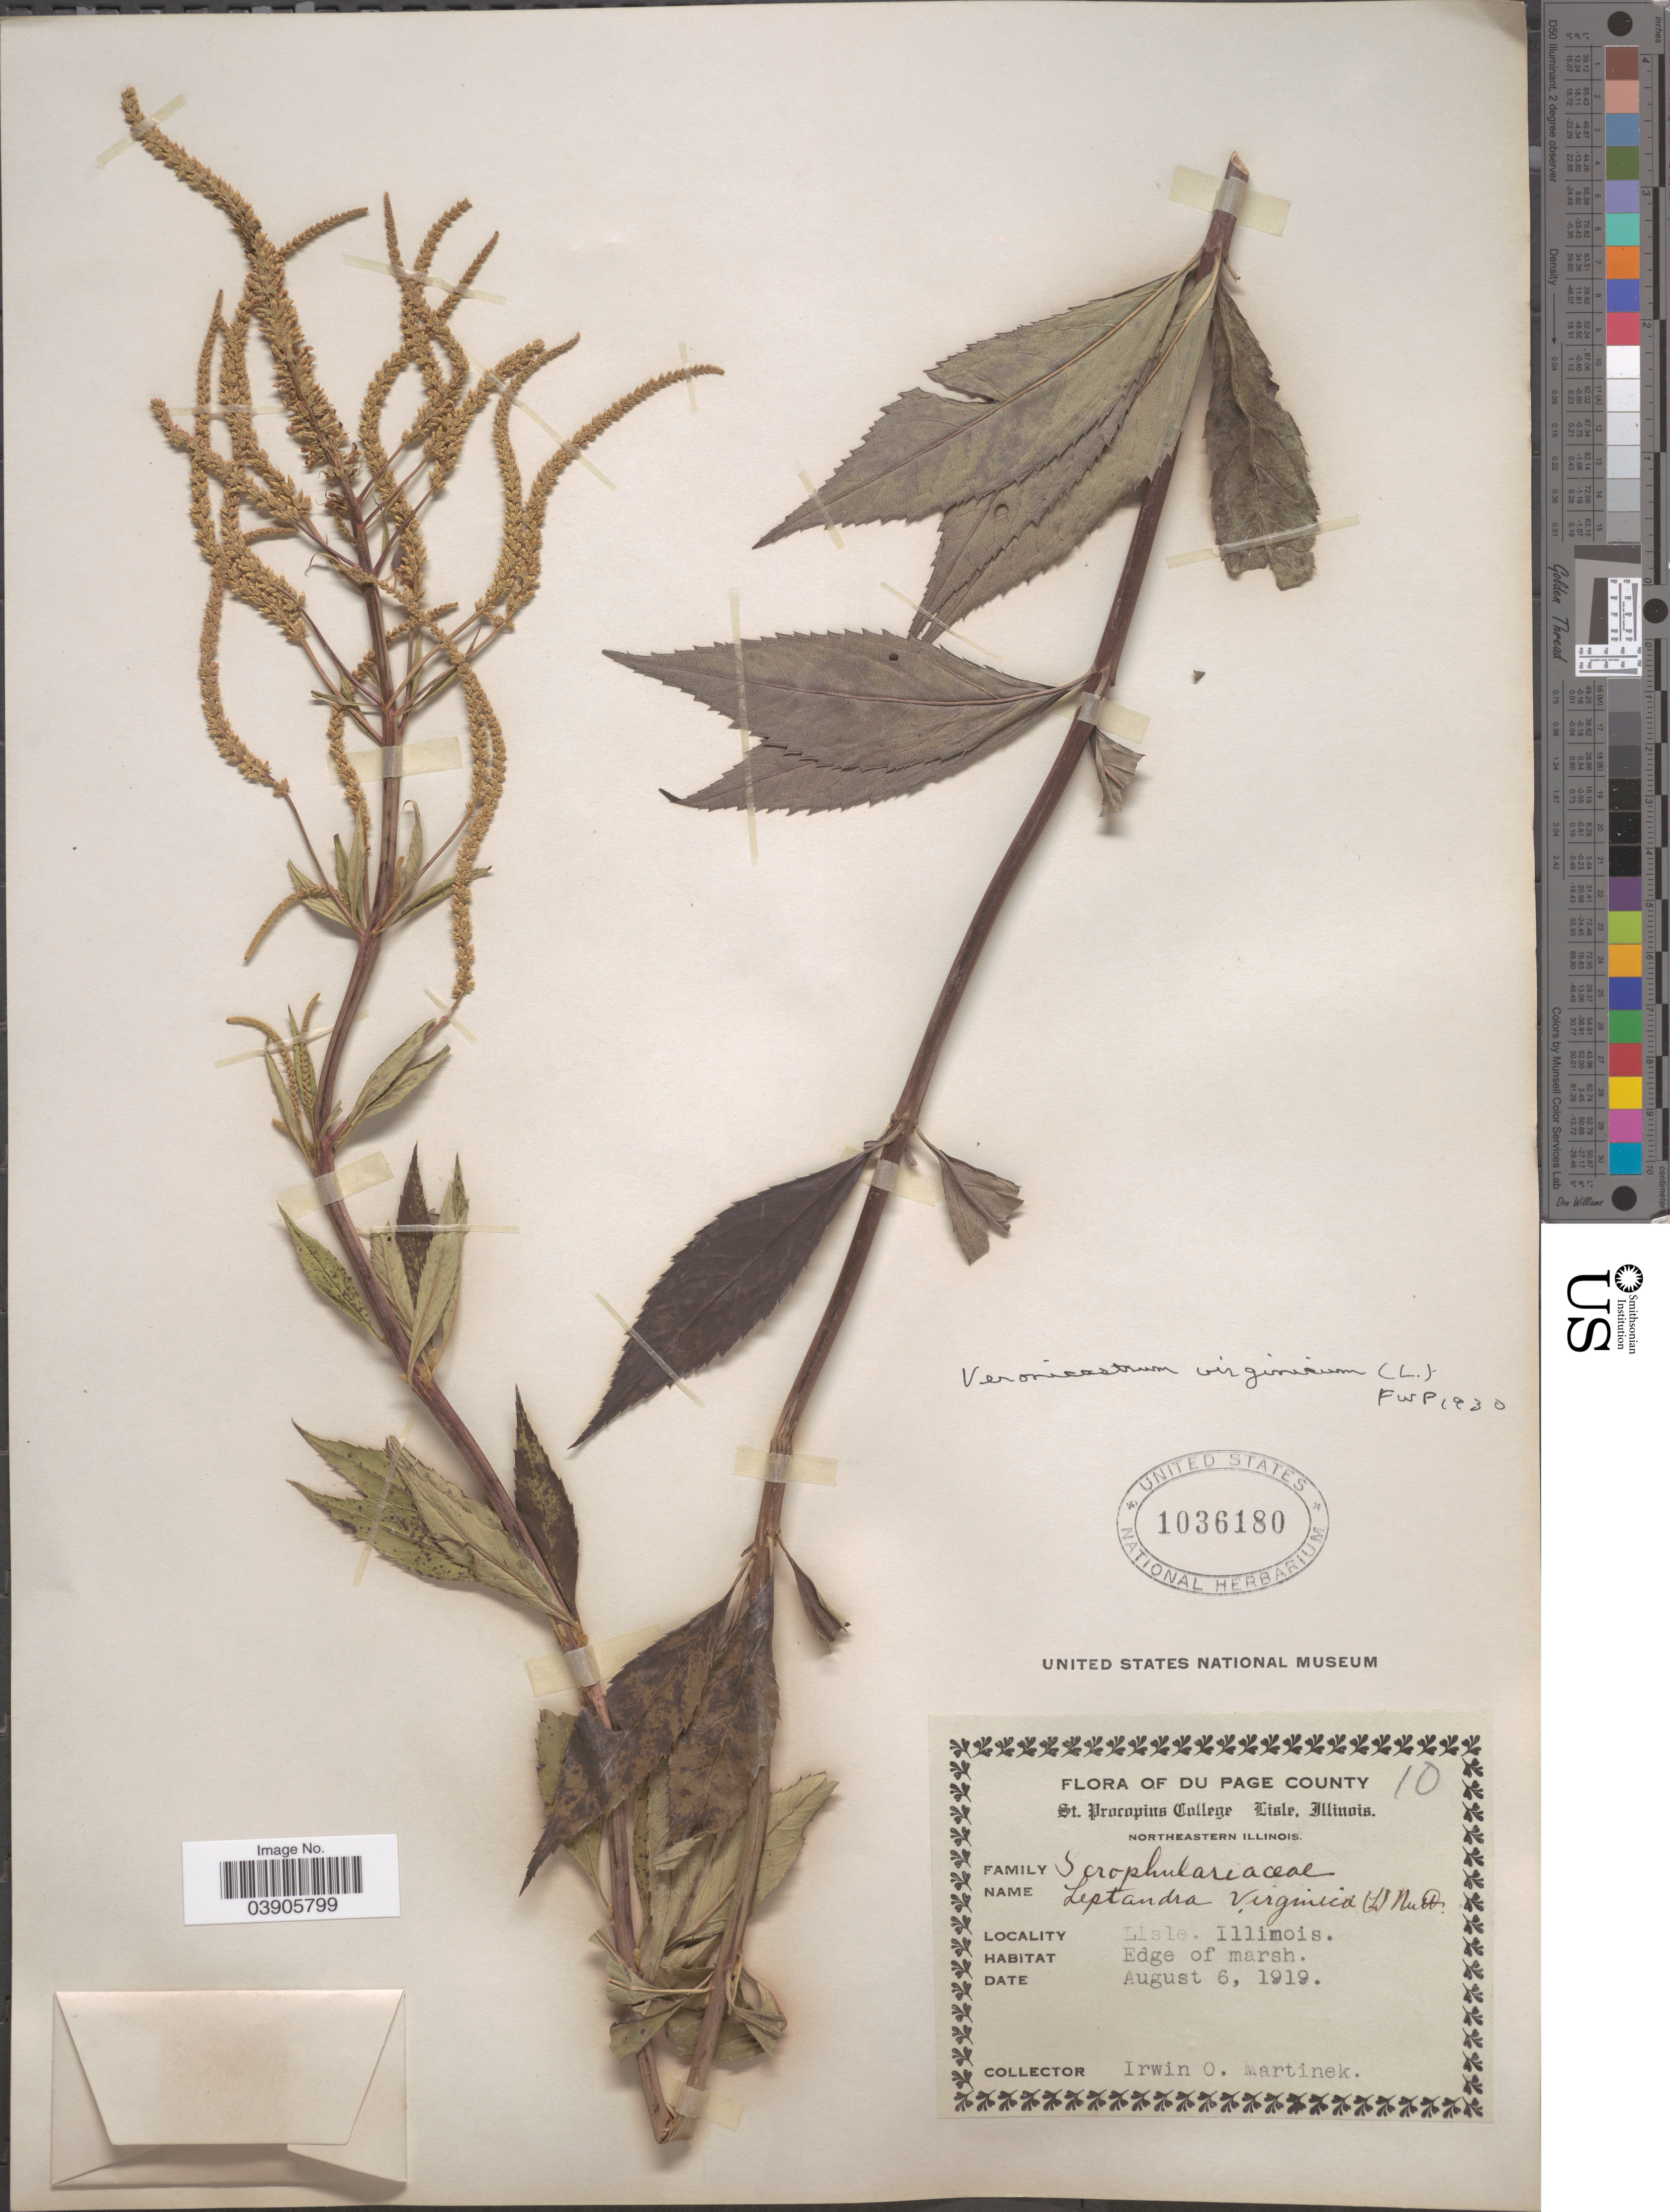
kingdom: Plantae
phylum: Tracheophyta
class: Magnoliopsida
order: Lamiales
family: Plantaginaceae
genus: Veronicastrum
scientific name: Veronicastrum virginicum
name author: (L.) Farw.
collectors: I. Martinek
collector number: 10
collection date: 1919-08-06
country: United States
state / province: Illinois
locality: Du Page County. Northeastern Illinois. Lisle. Edge of marsh.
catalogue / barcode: US 1036180